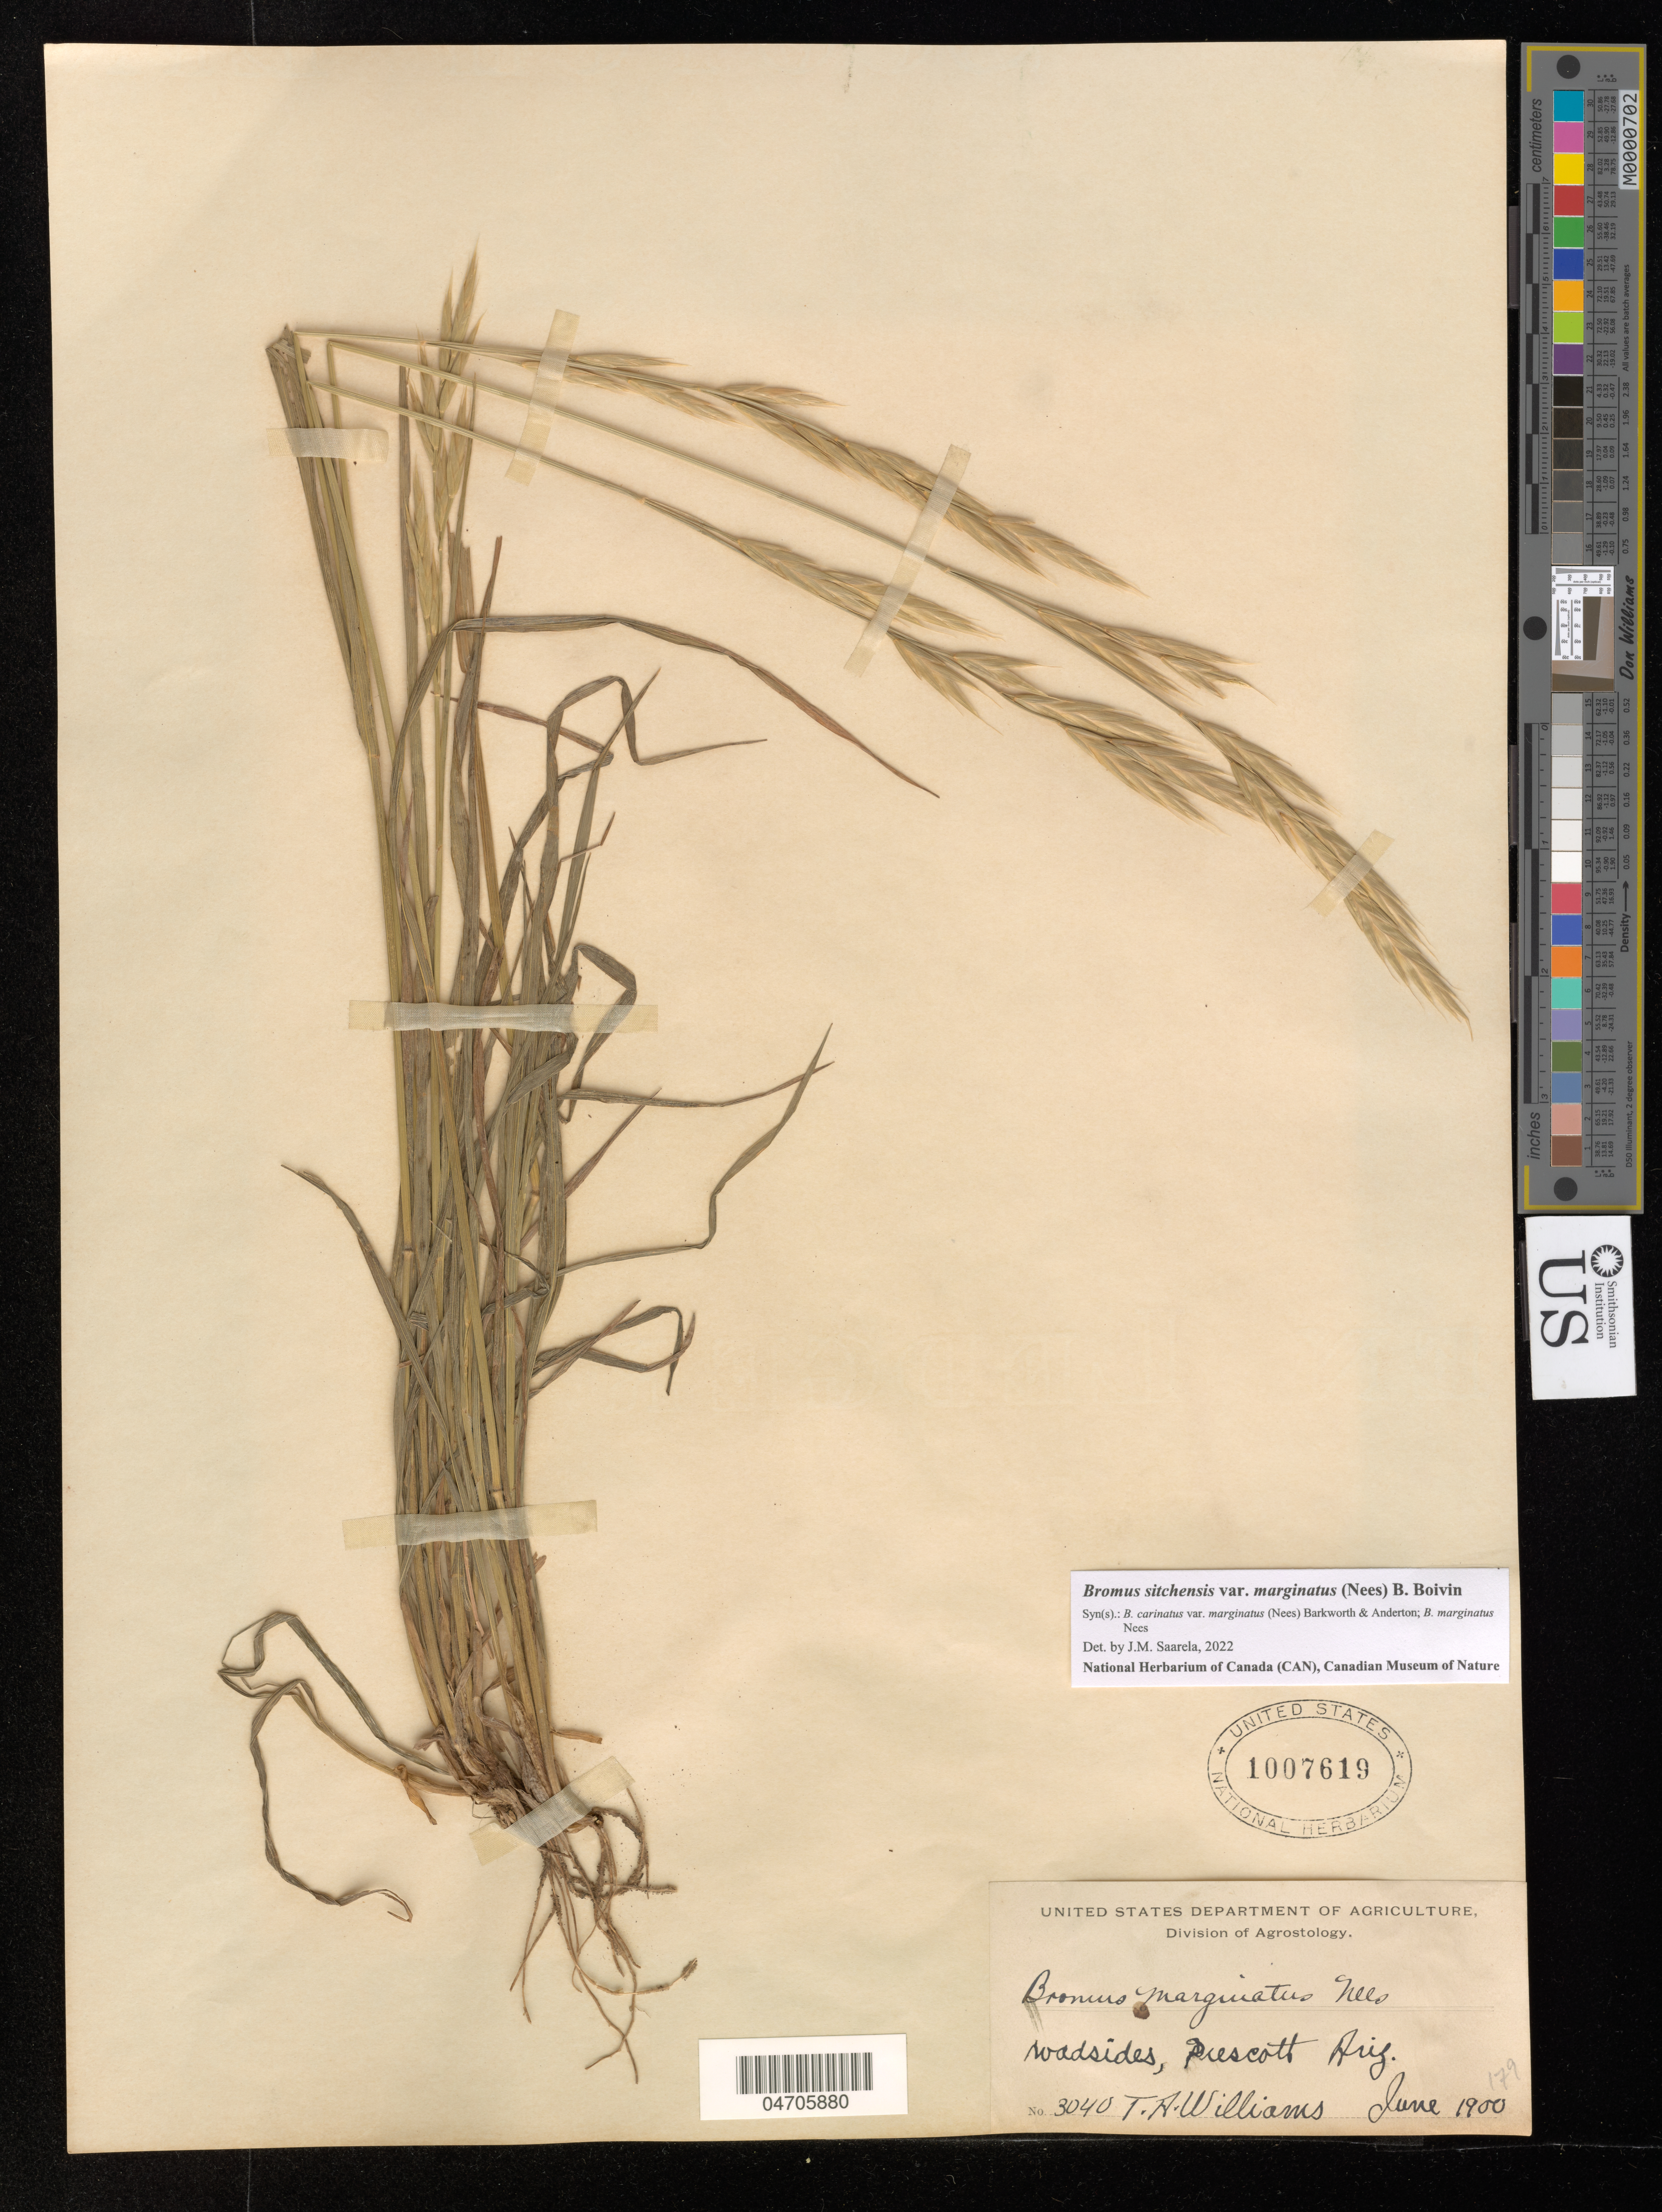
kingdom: Plantae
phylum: Tracheophyta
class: Liliopsida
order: Poales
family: Poaceae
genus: Bromus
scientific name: Bromus sitchensis var. polyanthus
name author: (Scribn. ex Shear) R.E. Brainerd & Otting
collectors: T. A. Williams (herbarium)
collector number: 3040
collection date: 1900-06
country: United States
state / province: Arizona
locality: Roadsides, Prescott.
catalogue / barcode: US 1007619